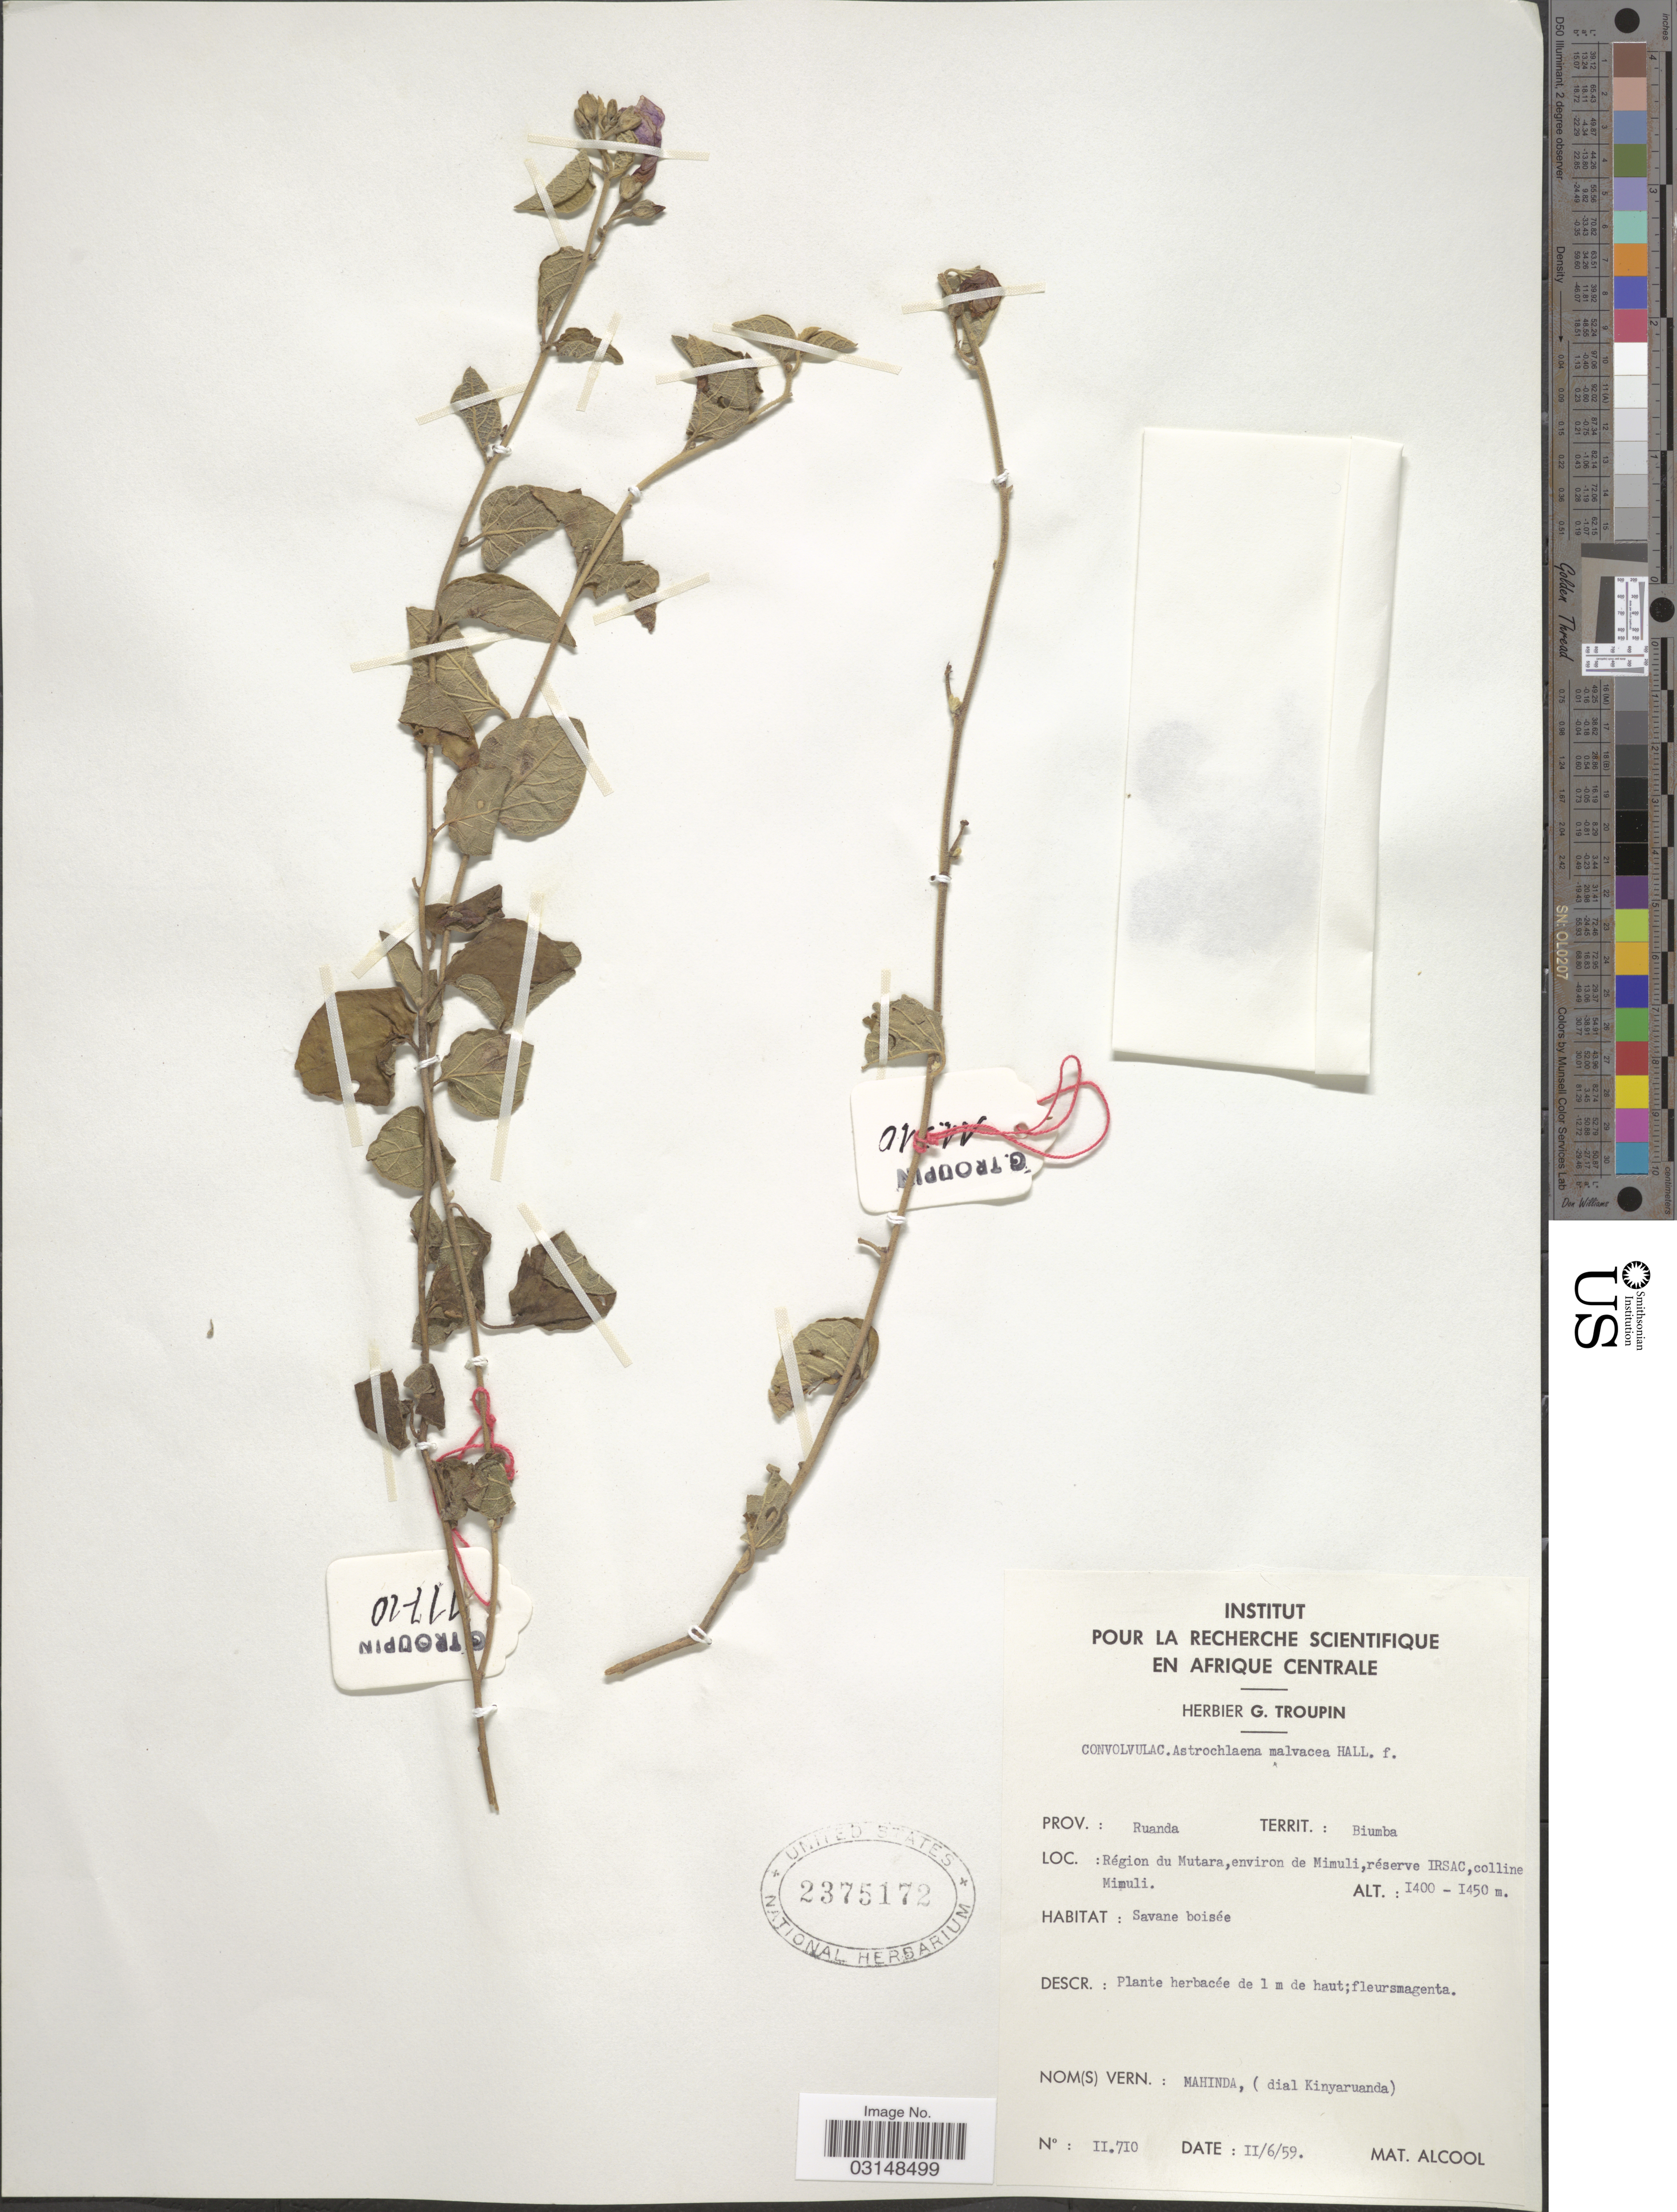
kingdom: Plantae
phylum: Tracheophyta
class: Magnoliopsida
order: Solanales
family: Convolvulaceae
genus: Astripomoea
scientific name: Astripomoea malvacea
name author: (Klotzsch) A. Meeuse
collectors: ex herb. G. Troupin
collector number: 11710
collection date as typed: Transcribed d/m/y: 6/2/59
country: Rwanda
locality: Prov.: Ruanda, Territ.: Biumba, Région du Mutara, environ de Mimuli, réserve IRSAC, colline Mimuli.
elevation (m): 1400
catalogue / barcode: US 2375172